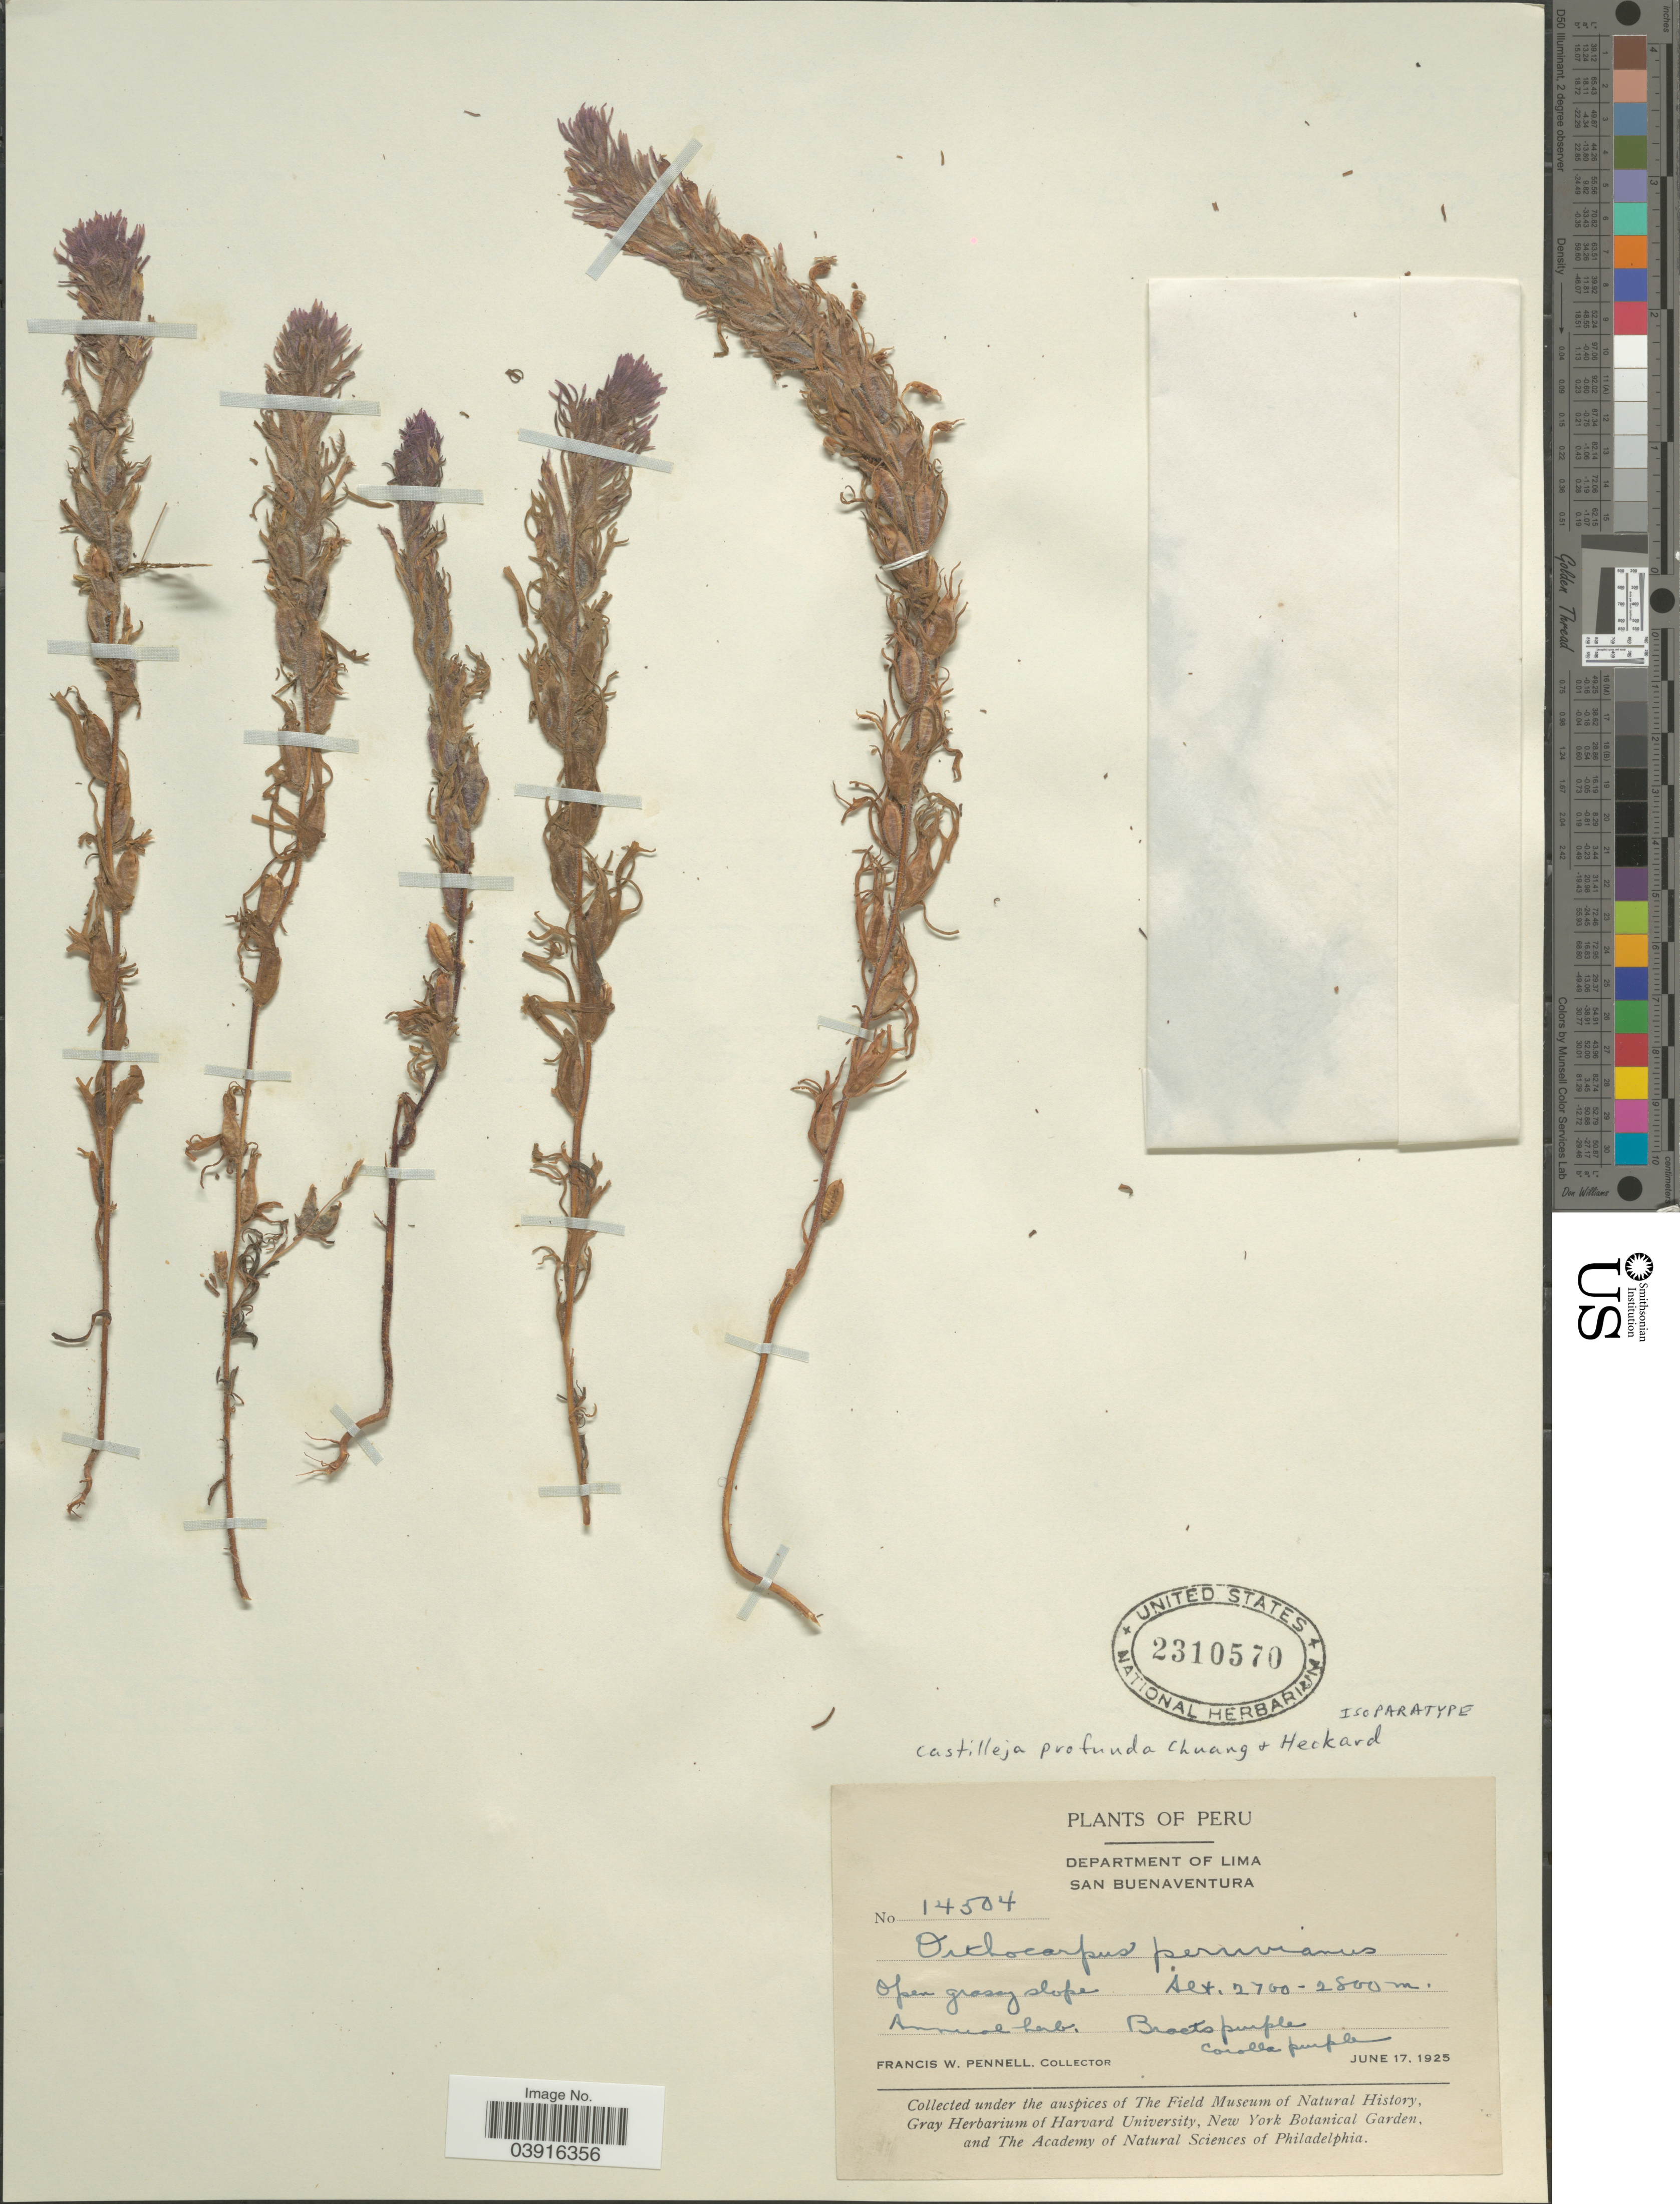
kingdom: Plantae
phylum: Tracheophyta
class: Magnoliopsida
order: Lamiales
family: Orobanchaceae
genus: Castilleja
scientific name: Castilleja profunda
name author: T.I. Chuang & Heckard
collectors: F. W. Pennell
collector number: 14504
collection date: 1925-06-17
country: Peru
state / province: Lima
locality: Department of Lima. San Buenaventura.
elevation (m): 2700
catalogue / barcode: US 2310570